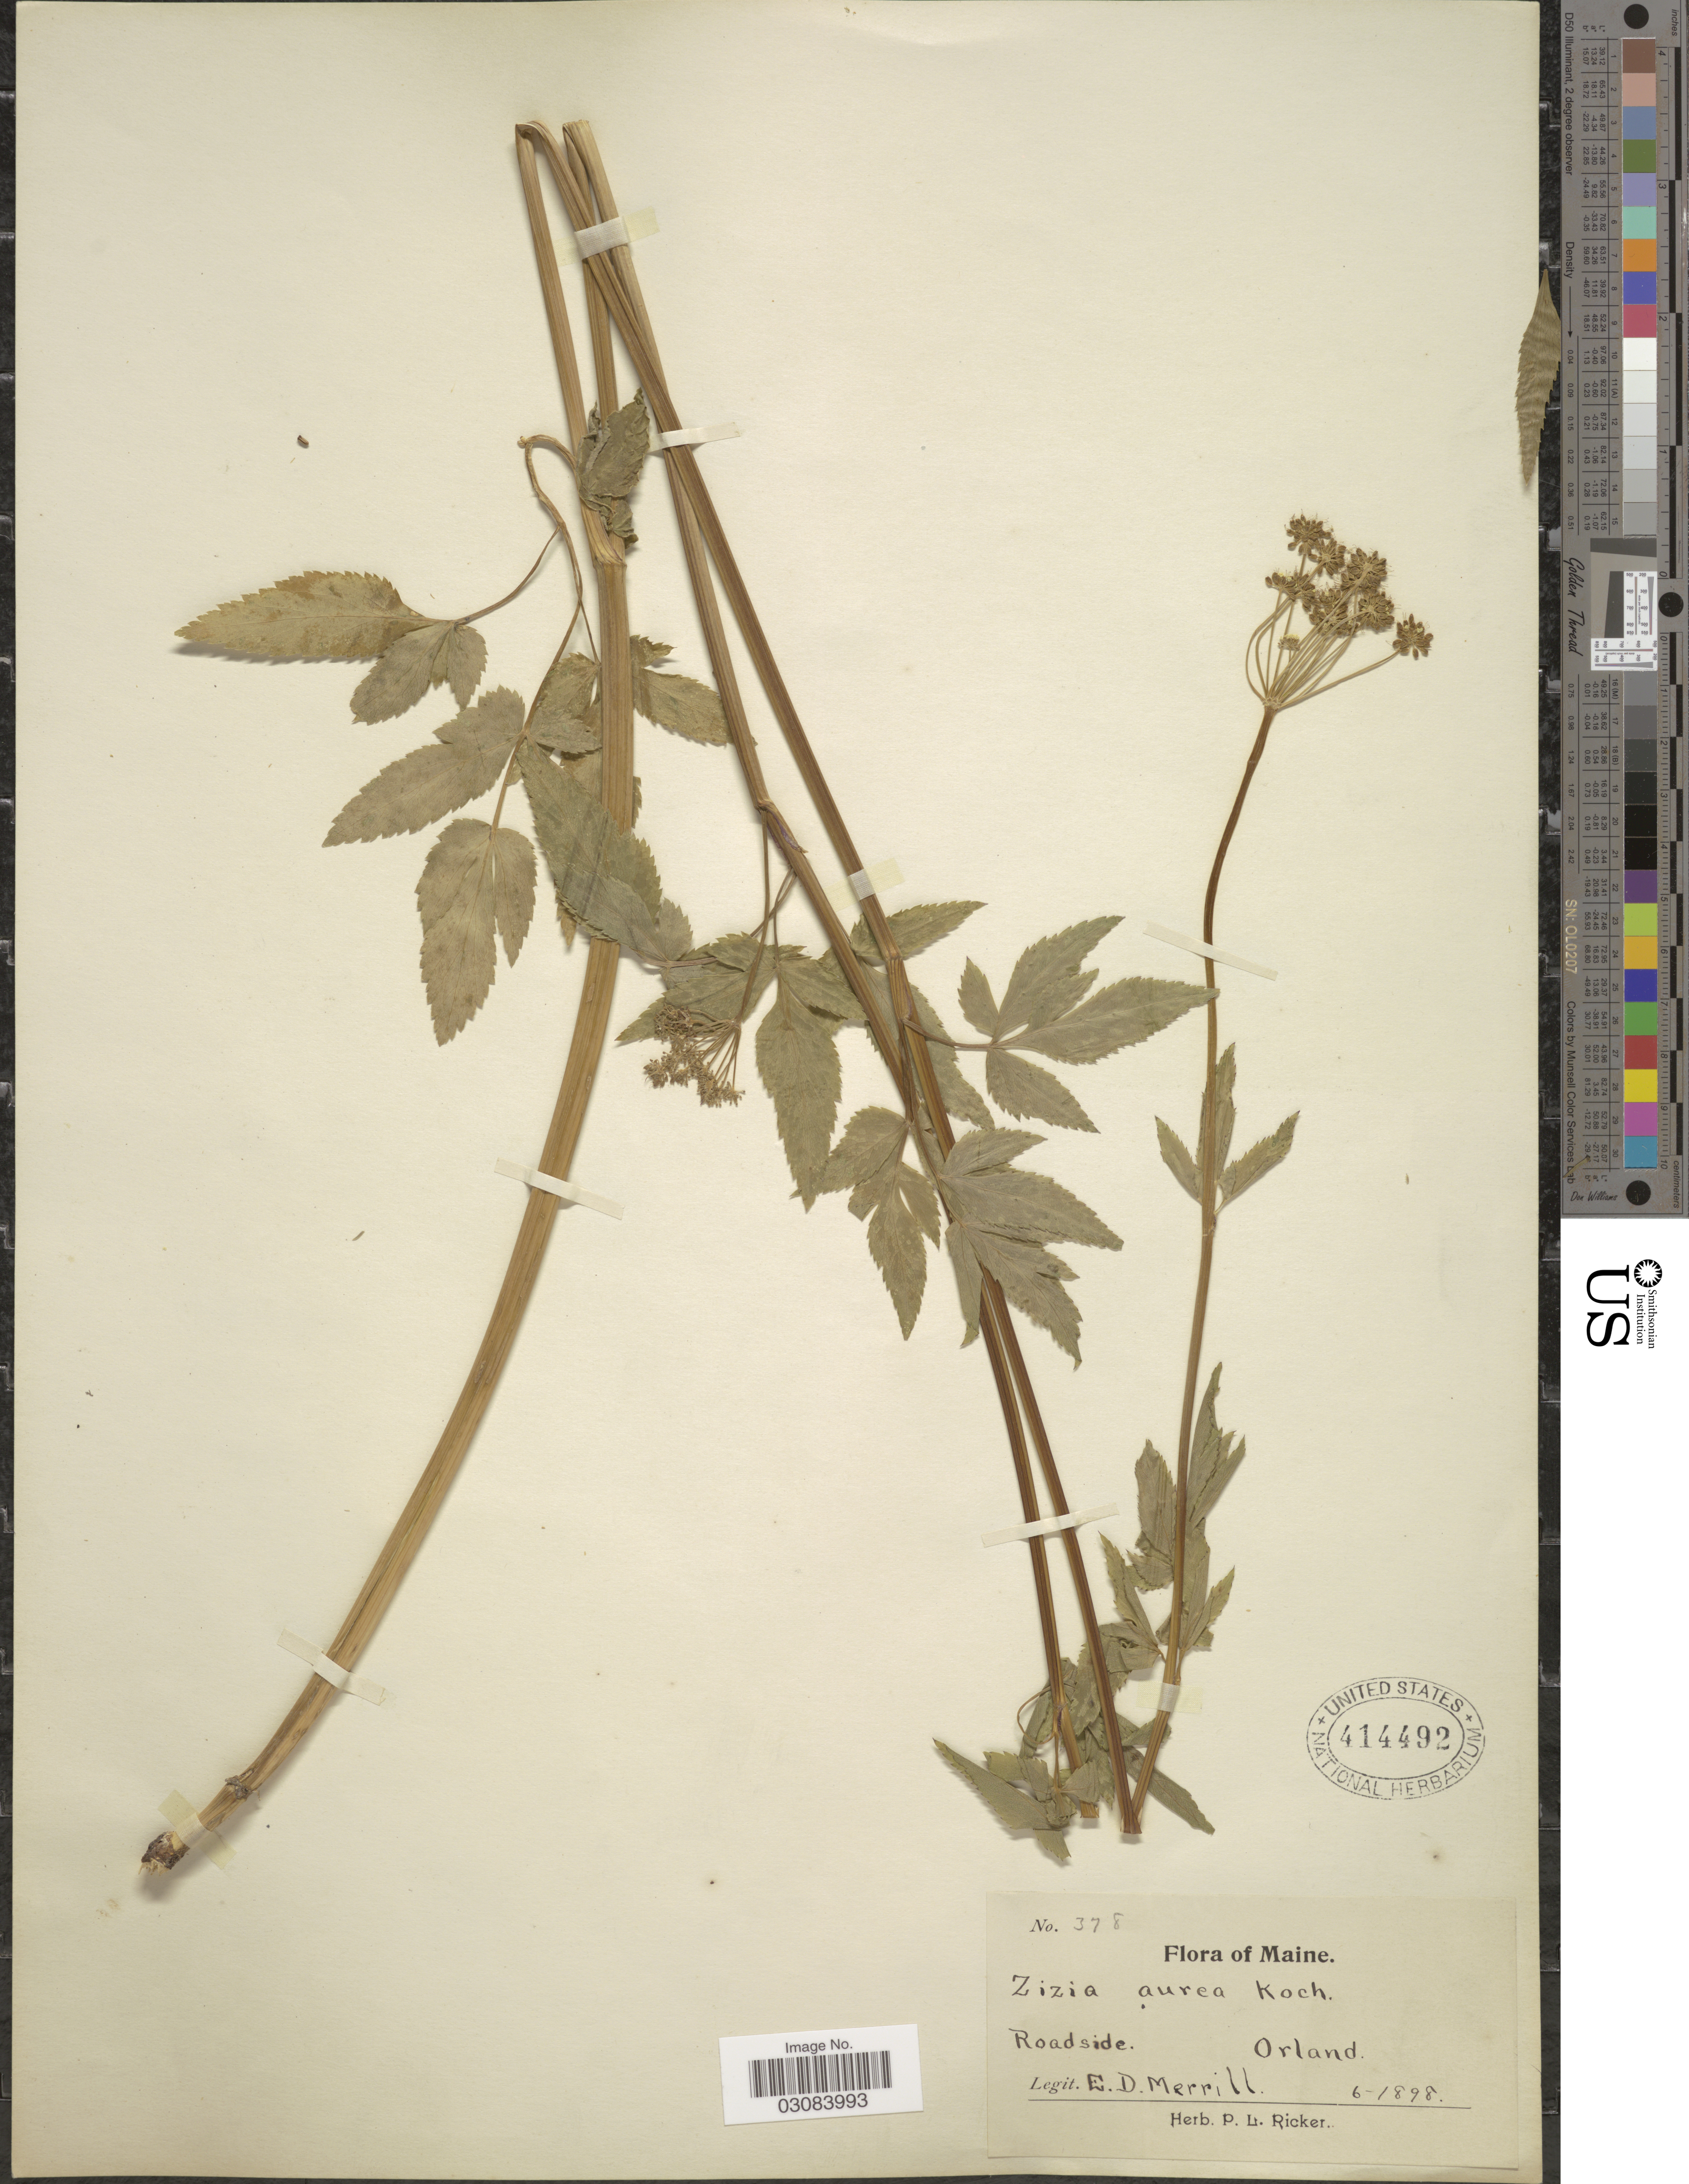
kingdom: Plantae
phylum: Tracheophyta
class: Magnoliopsida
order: Apiales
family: Apiaceae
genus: Zizia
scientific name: Zizia aurea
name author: (L.) Koch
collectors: E. D. Merrill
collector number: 378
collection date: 1898-06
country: United States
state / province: Maine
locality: Roadside. Orland.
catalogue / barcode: US 414492